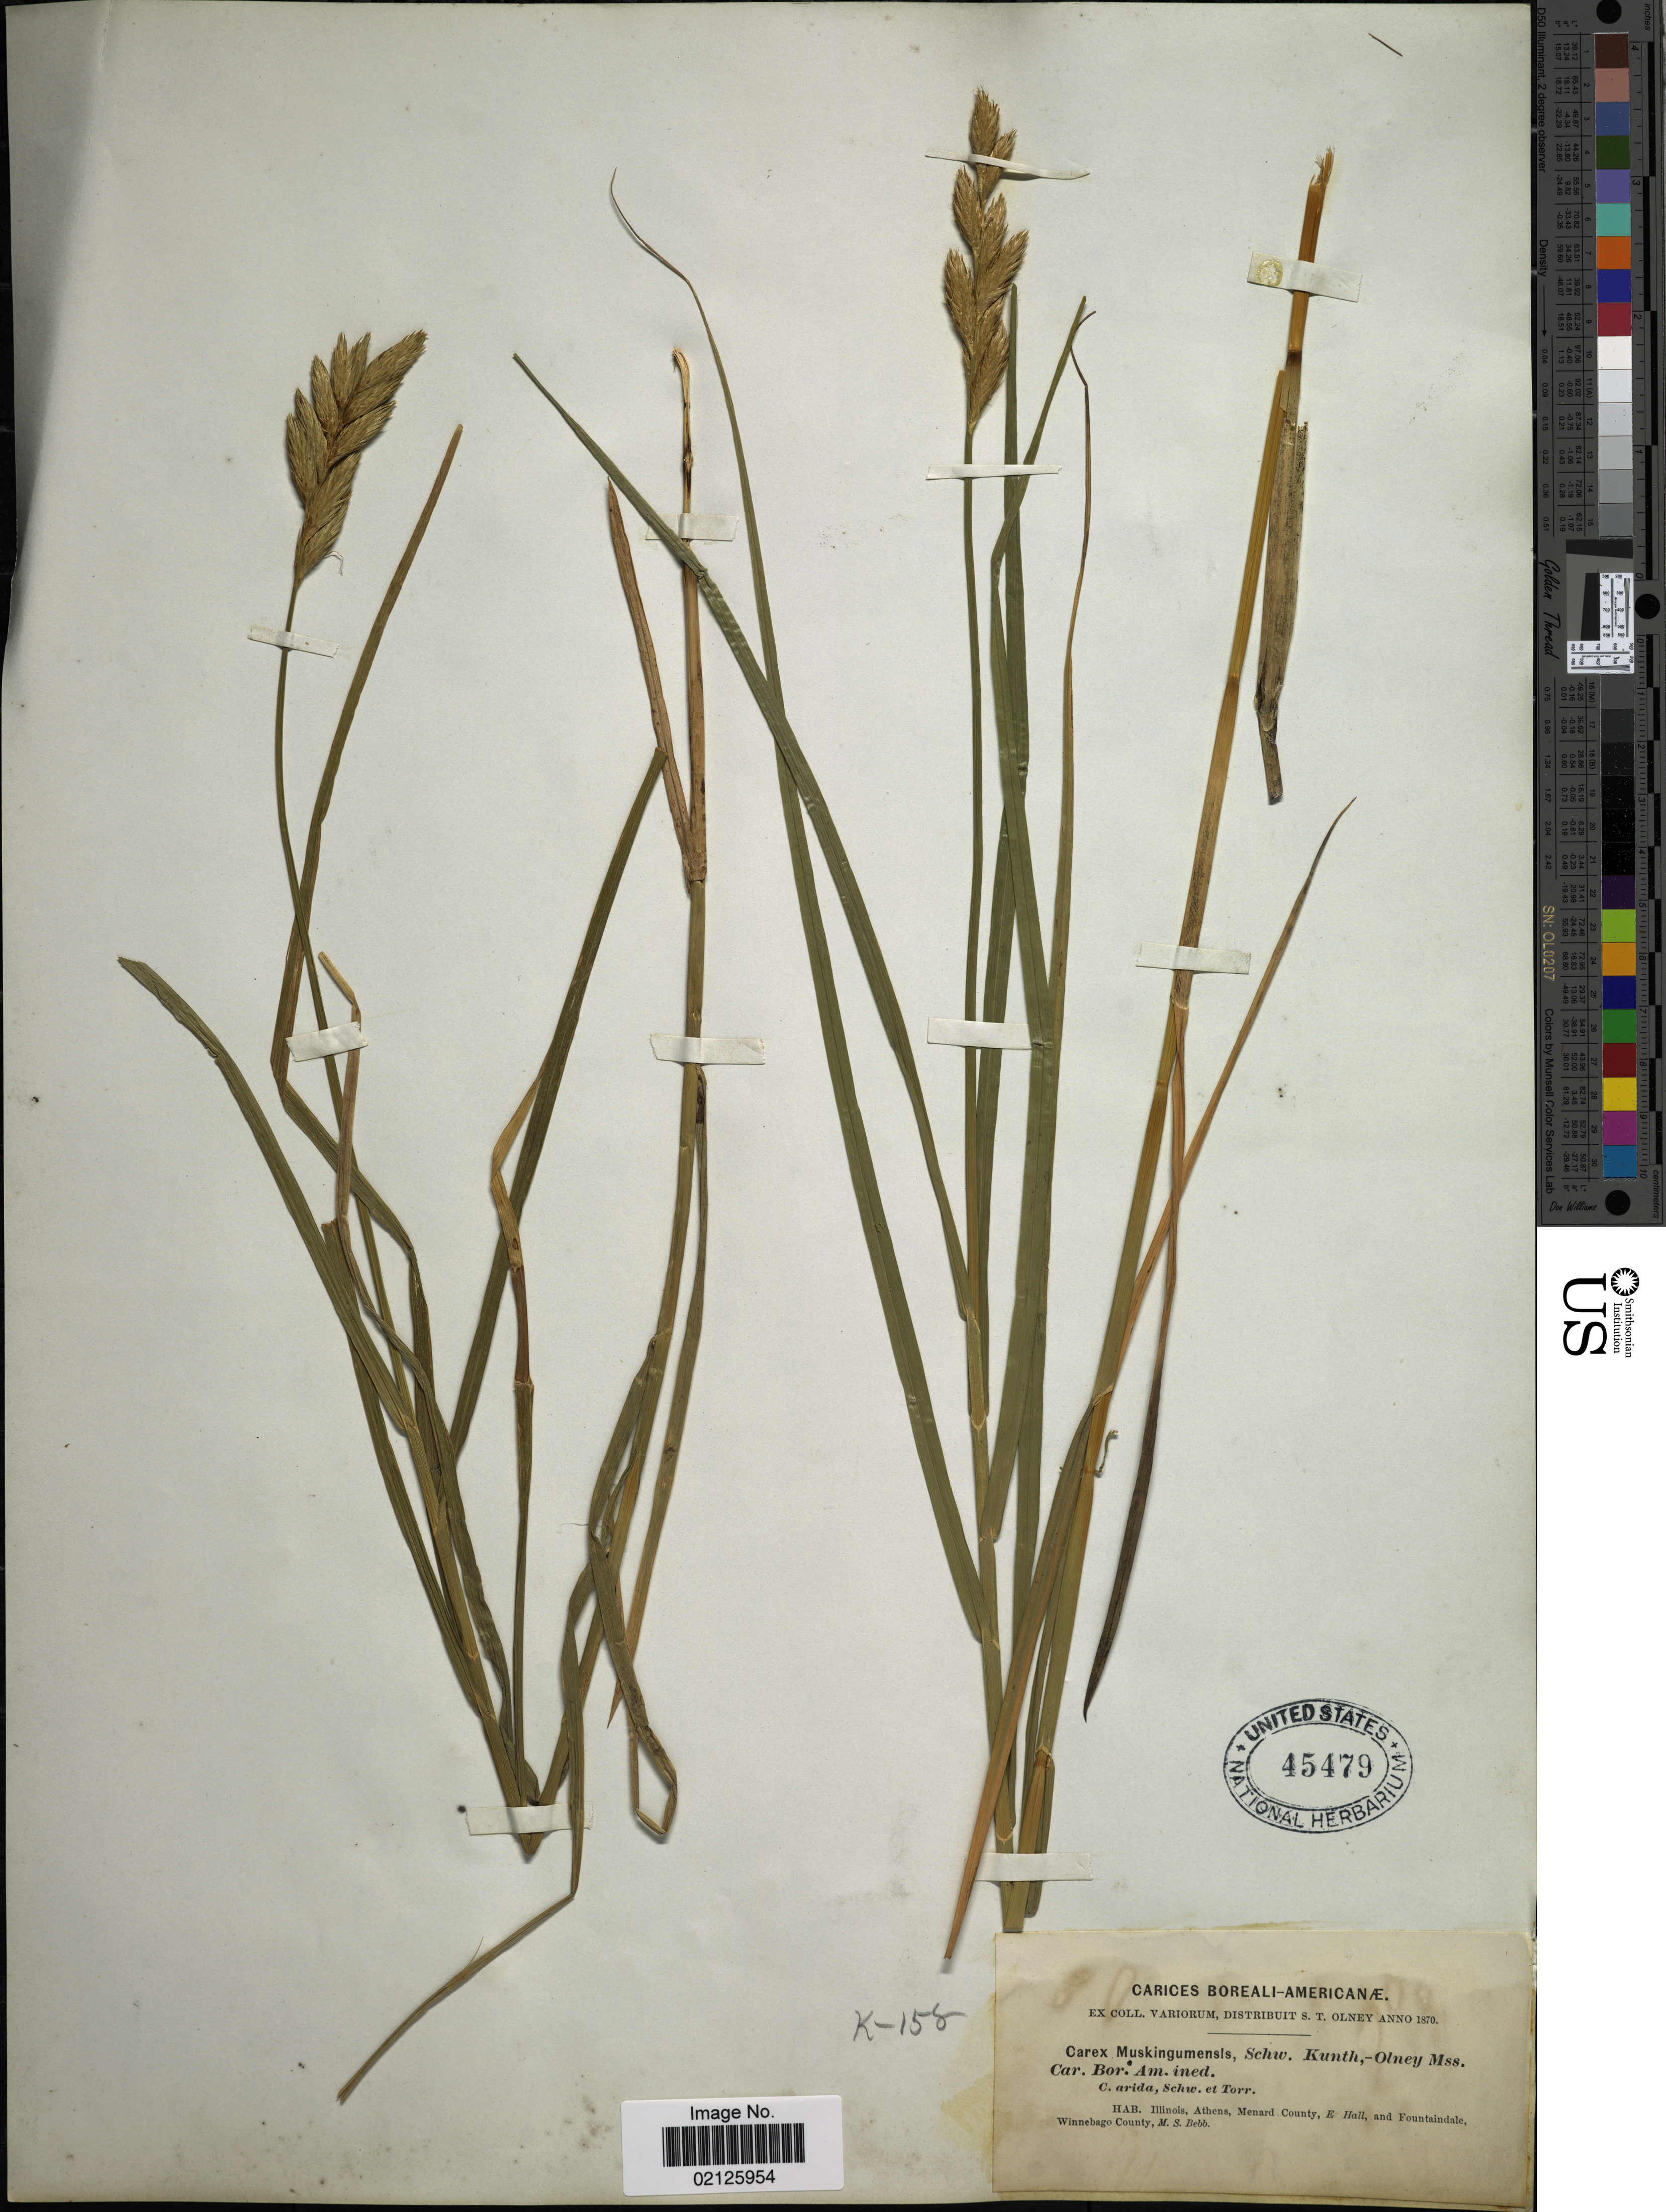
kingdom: Plantae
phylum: Tracheophyta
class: Liliopsida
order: Poales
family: Cyperaceae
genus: Carex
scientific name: Carex muskingumensis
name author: Schwein.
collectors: M. Bebb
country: United States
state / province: Illinois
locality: Carices Boreali-Americanæ, Fountaindale, Winnebago County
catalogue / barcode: US 45479-2